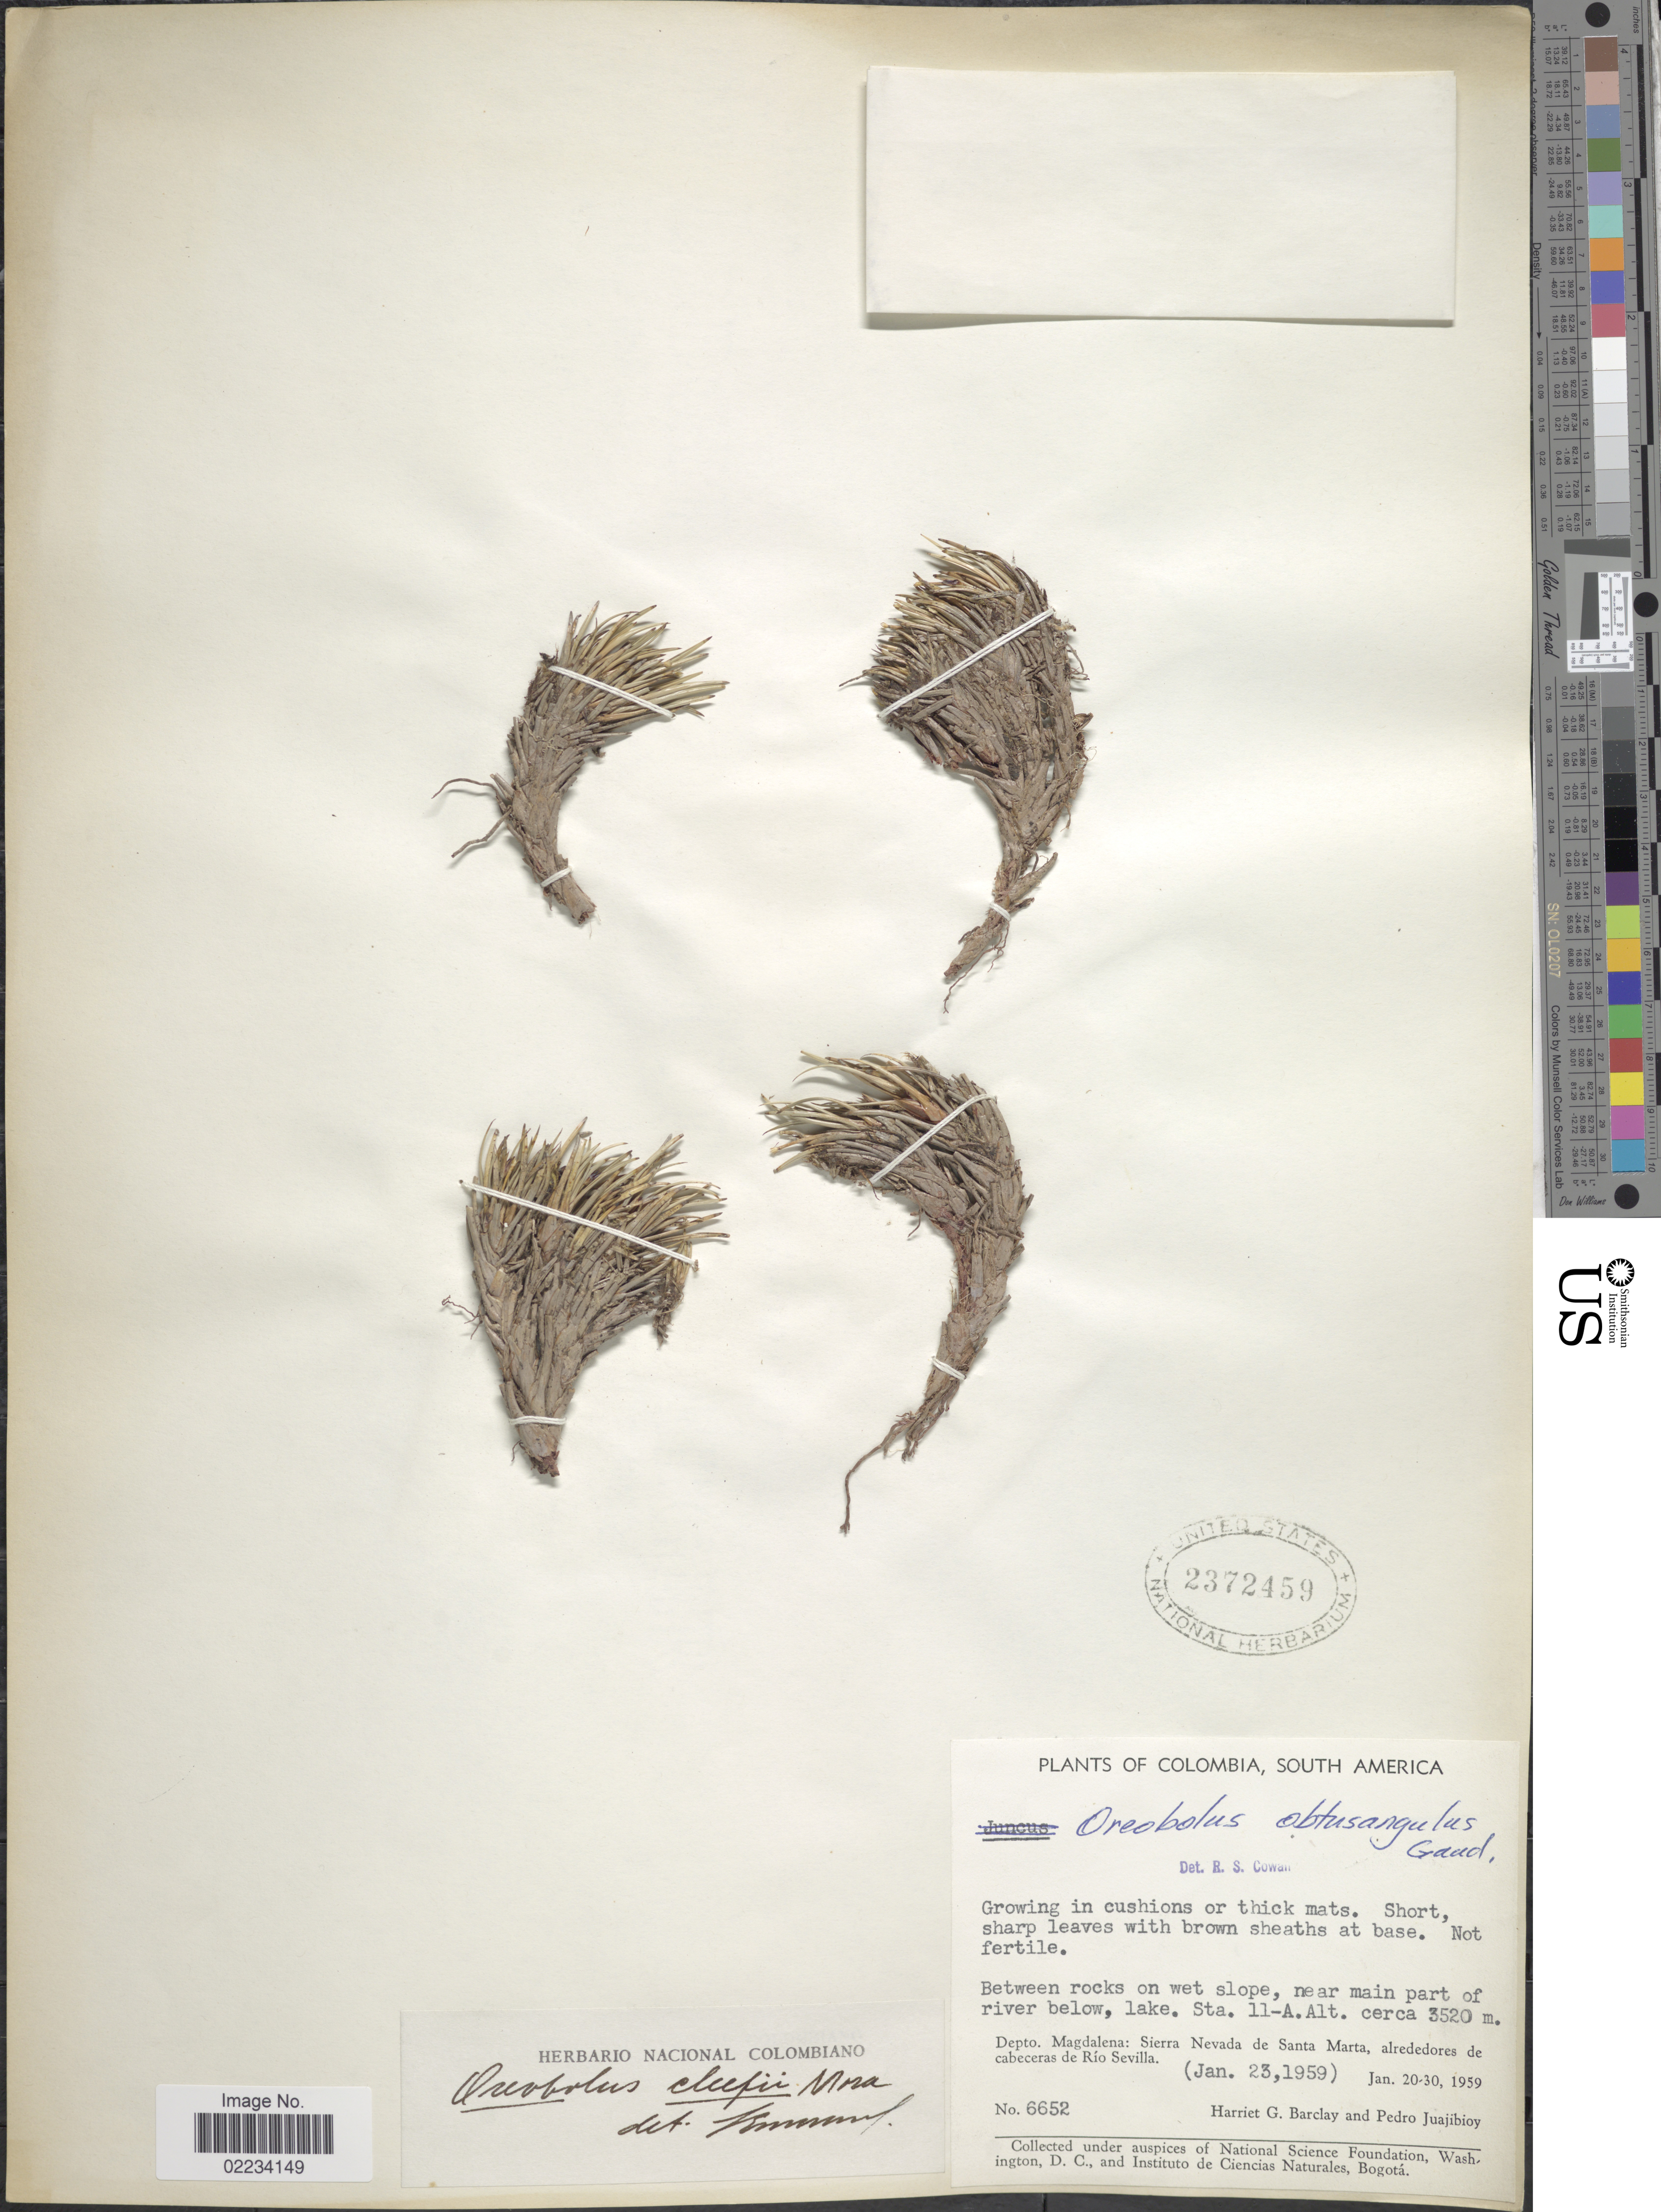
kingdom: Plantae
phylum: Tracheophyta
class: Liliopsida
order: Poales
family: Cyperaceae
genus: Oreobolus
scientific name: Oreobolus cleefii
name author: L.E. Mora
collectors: H. G. Barclay & P. Juajibioy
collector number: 6652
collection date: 1959-01-23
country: Colombia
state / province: Magdalena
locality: Between rock on wet slope, near main part of river below, lake Sta. 11-A, Depto Magdalena: Sierra Nevada de Santa Marta, alrededores de cabeceras de Río Sevilla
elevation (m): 3520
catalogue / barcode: US 2372459